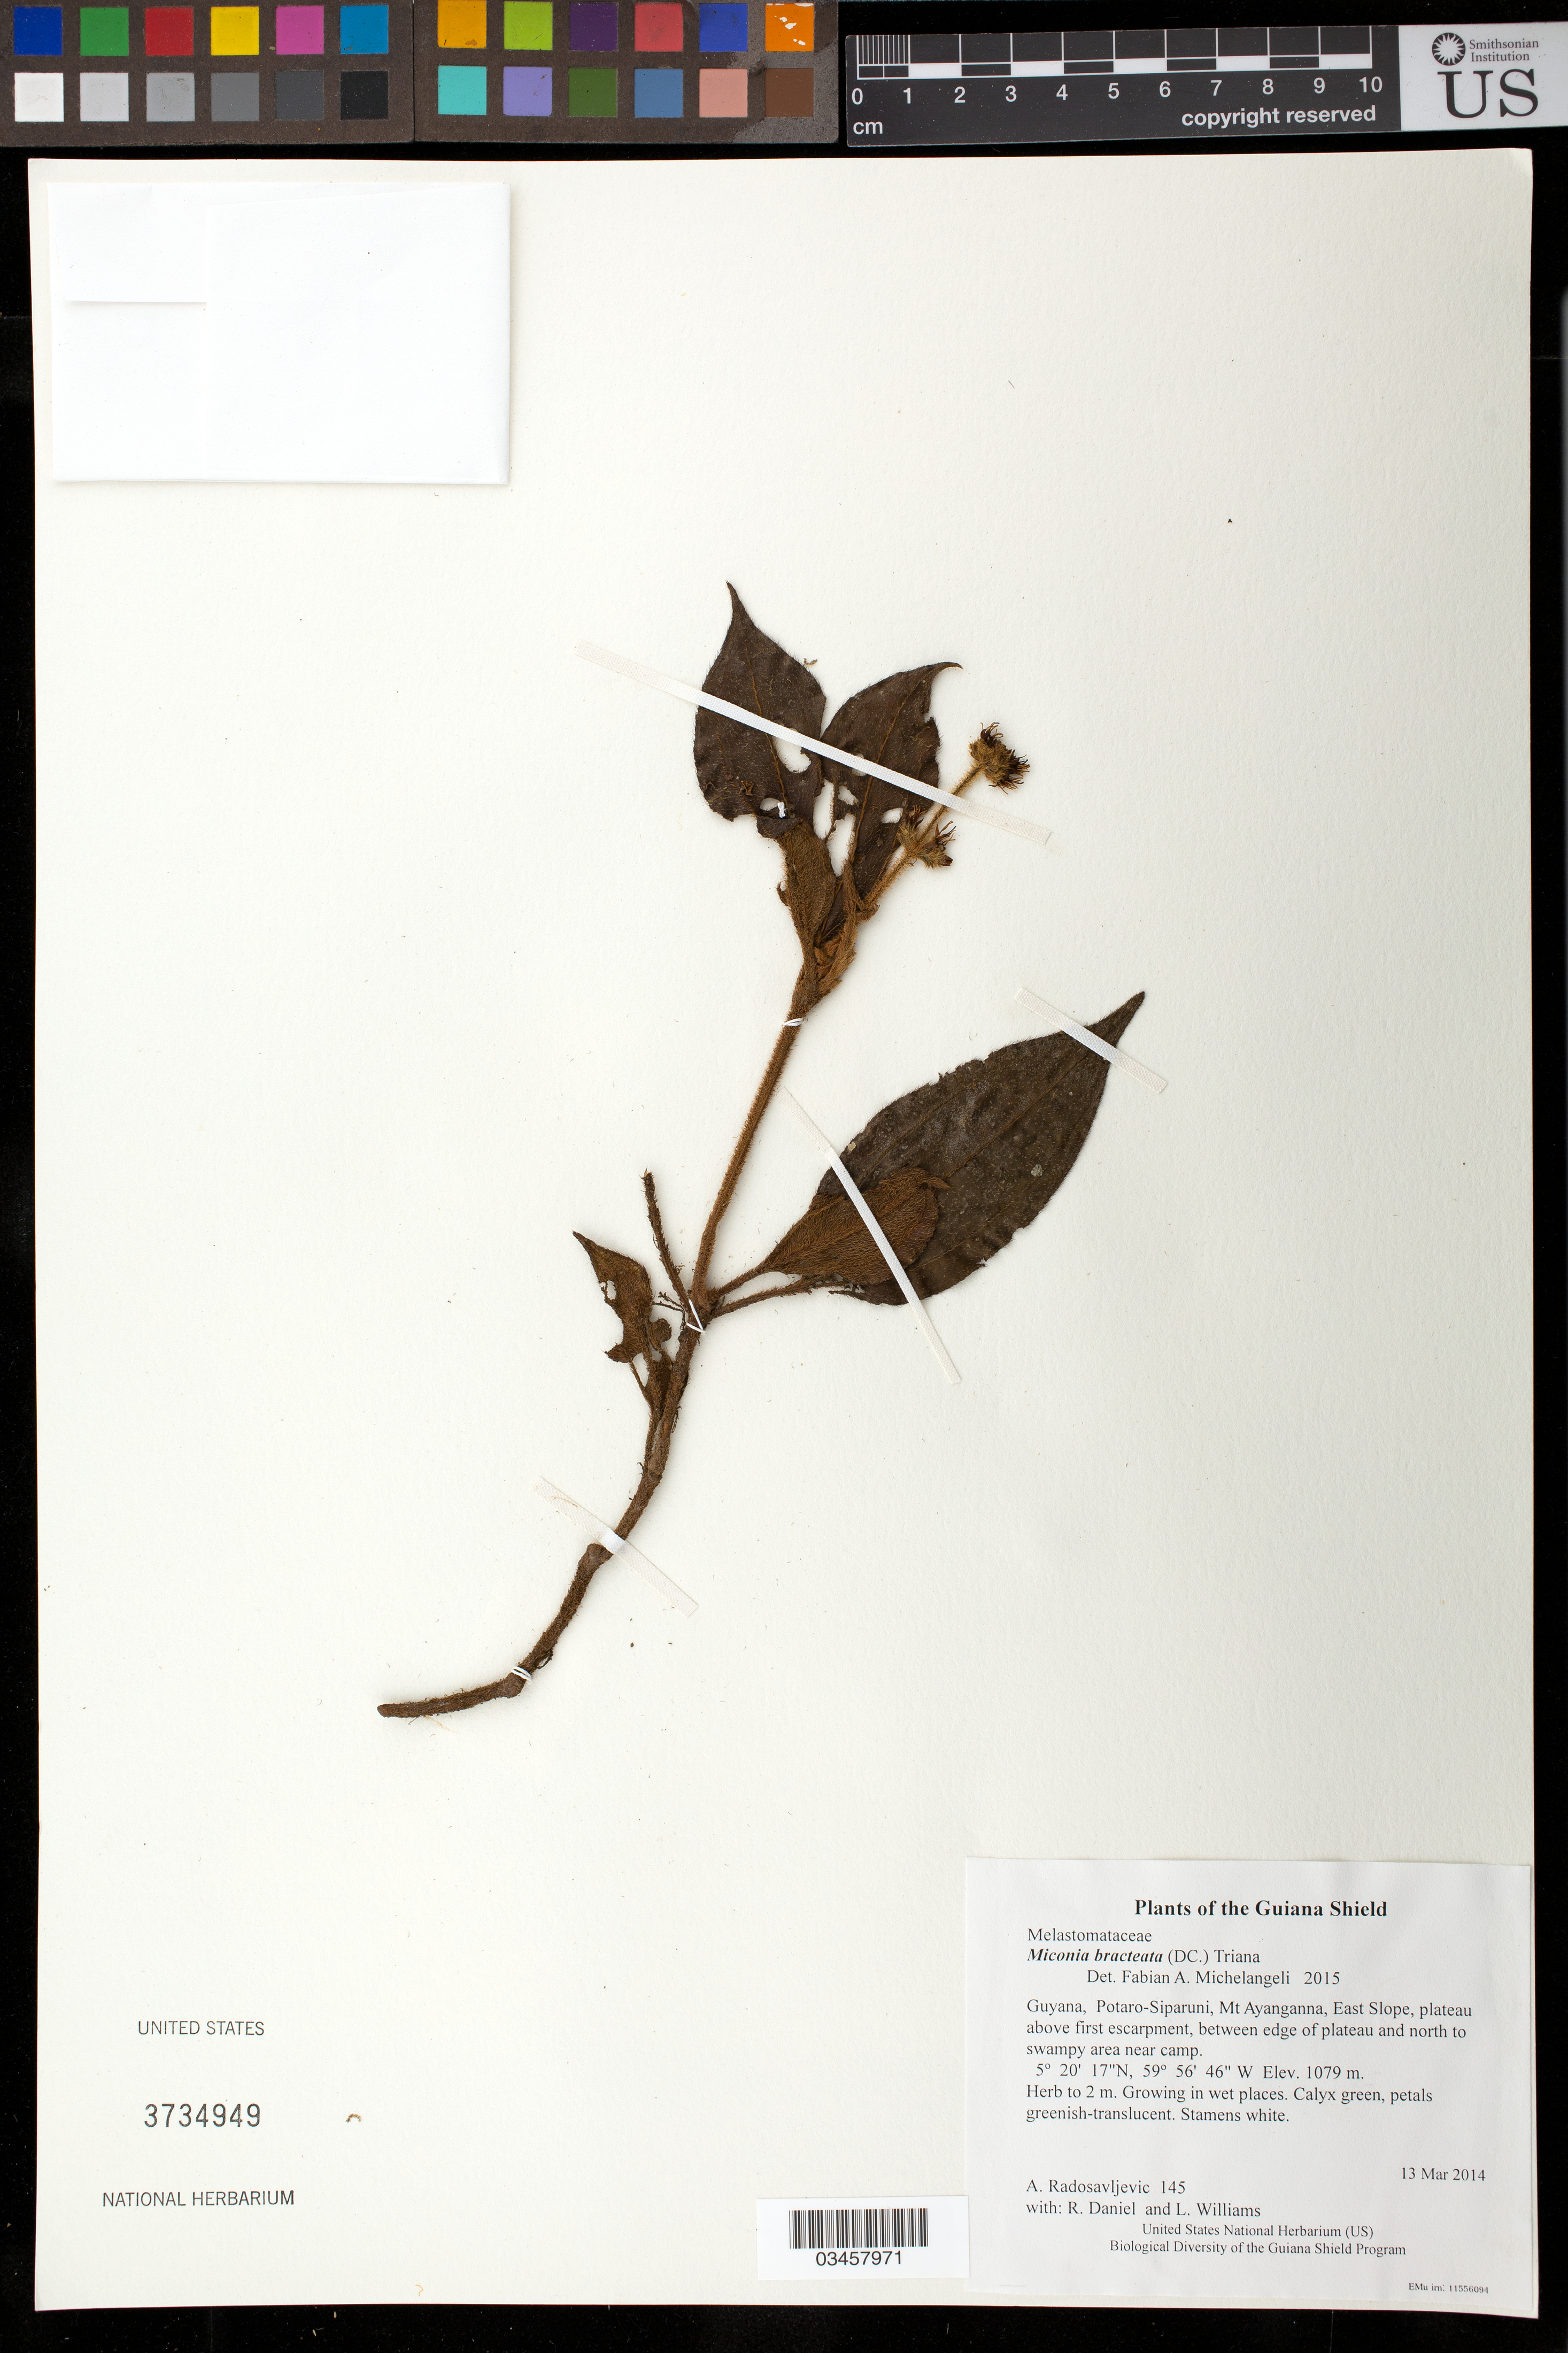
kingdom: Plantae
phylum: Tracheophyta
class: Magnoliopsida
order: Myrtales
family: Melastomataceae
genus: Miconia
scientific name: Miconia bracteata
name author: (DC.) Triana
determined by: Michelangeli, F. A.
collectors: A. Radosavljevic, R. Daniel & L. Williams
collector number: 145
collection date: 2014-03-13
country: Guyana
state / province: Potaro-Siparuni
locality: Mt Ayanganna, East Slope, plateau above first escarpment, between edge of plateau and north to swampy area near camp.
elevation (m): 1079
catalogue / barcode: US 3734949